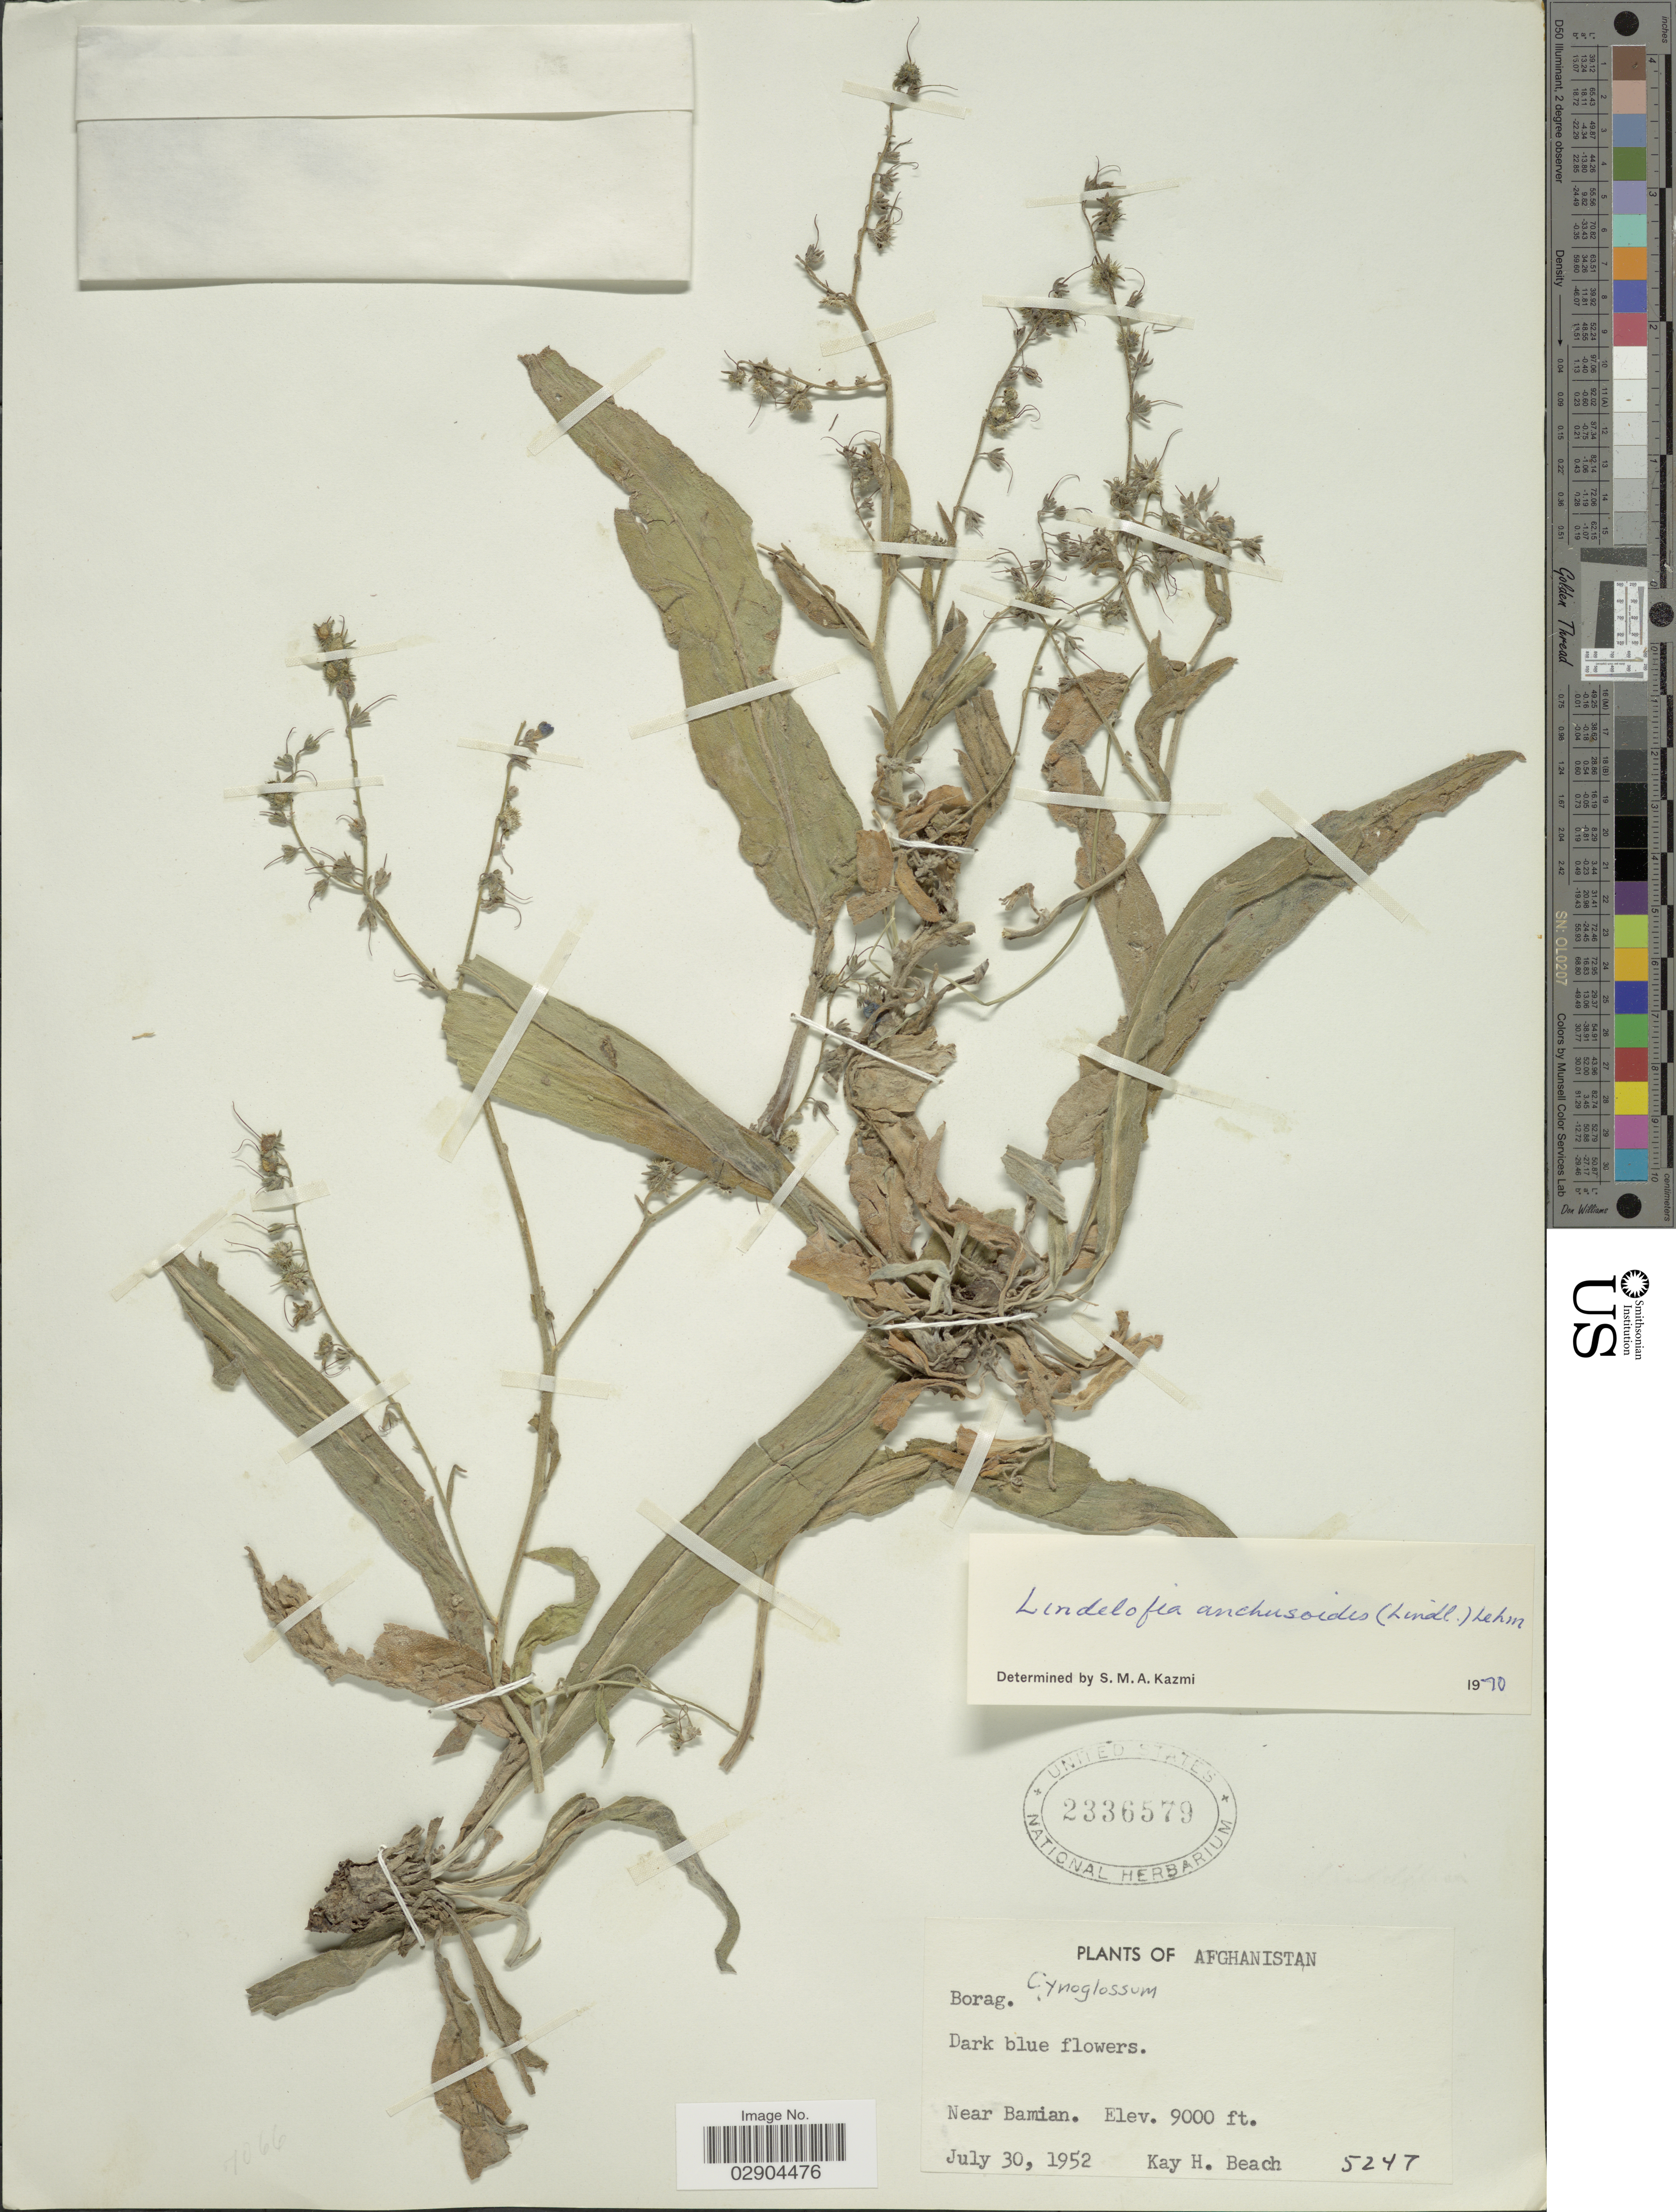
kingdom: Plantae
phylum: Tracheophyta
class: Magnoliopsida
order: Boraginales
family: Boraginaceae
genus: Lindelofia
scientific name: Lindelofia macrostyla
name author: (Bunge) Popov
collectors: K. H. Beach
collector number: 5247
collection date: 1952-07-30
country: Afghanistan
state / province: Bamian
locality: Near Bamian.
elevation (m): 2743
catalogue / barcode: US 2336579